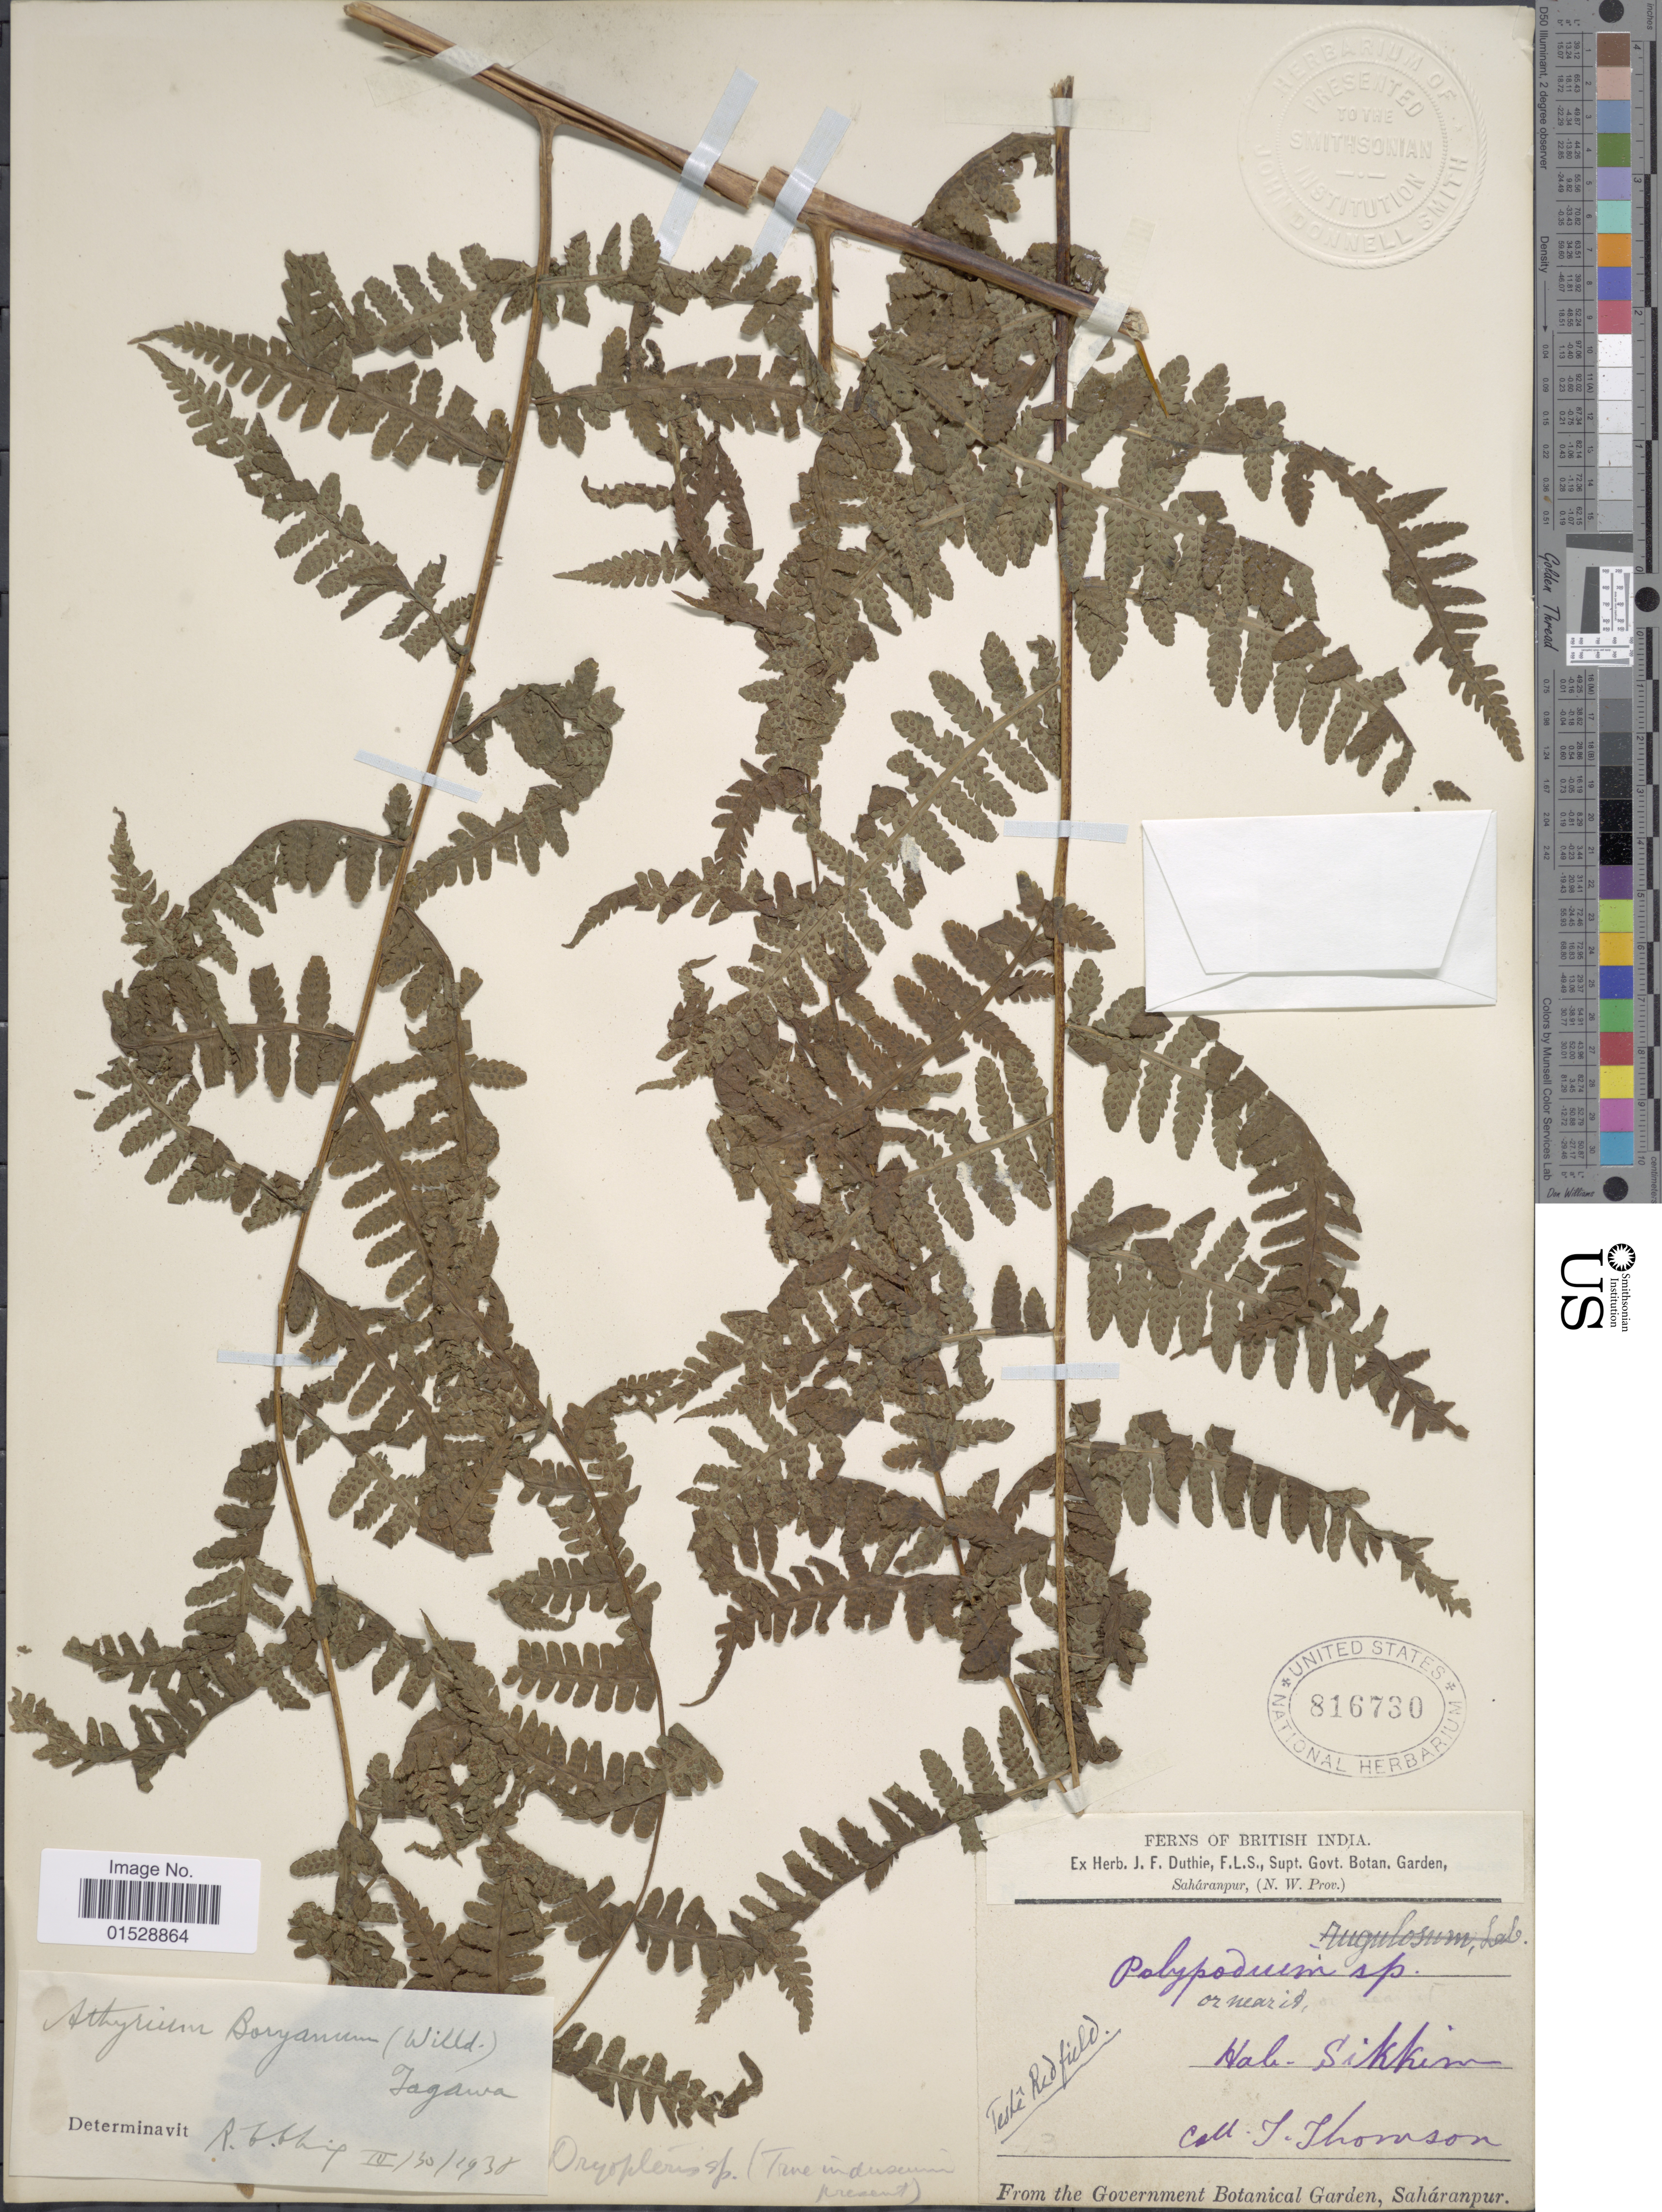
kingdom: Plantae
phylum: Tracheophyta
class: Polypodiopsida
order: Polypodiales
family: Athyriaceae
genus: Deparia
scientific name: Deparia boryana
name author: (Willd.) M. Kato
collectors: T. Thomson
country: India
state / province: Sikkim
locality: British India, Sikkim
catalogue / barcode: US 816730